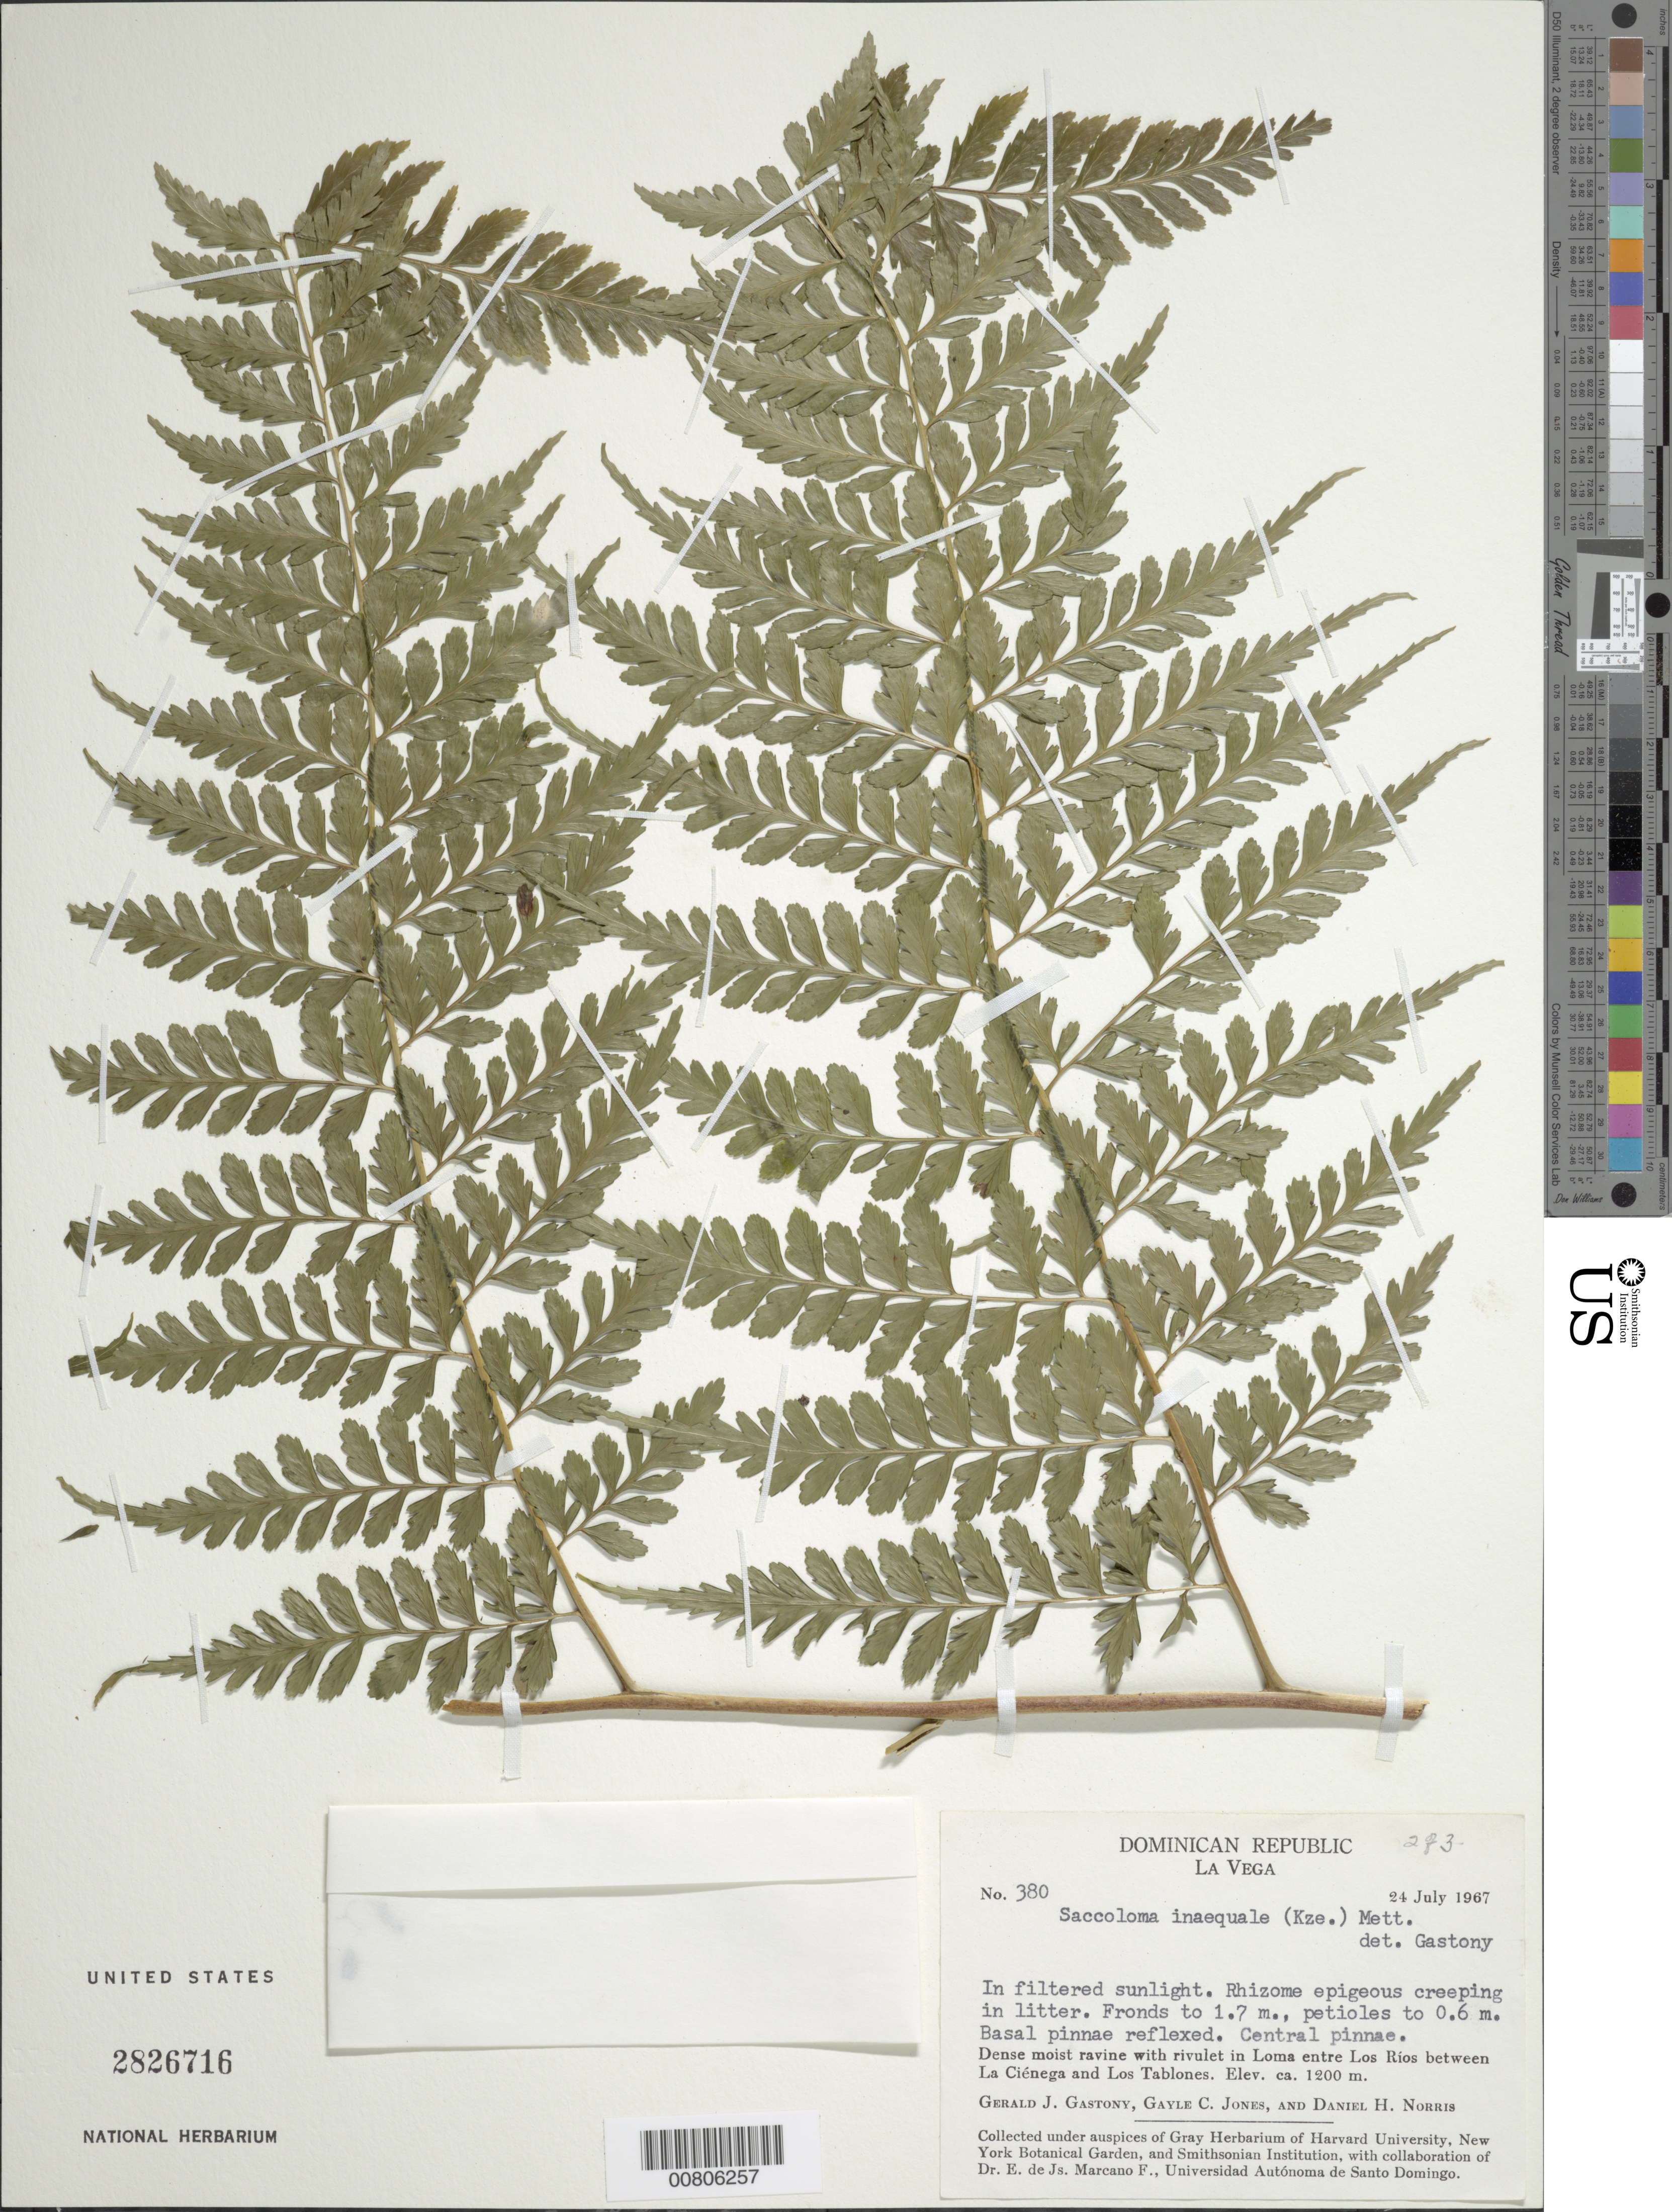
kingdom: Plantae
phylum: Tracheophyta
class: Polypodiopsida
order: Polypodiales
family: Saccolomataceae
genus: Saccoloma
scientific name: Saccoloma inaequale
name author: (Kunze) Mett.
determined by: Gastony, Gerald J.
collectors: G. Gastony, G. C. Jones & D. H. Norris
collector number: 380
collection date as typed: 24 Jul 1967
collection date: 1967-07-24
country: Dominican Republic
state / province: La Vega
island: Hispaniola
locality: La Ciénega to Los Tablones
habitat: Dense moist ravine with rivulet in loma between rivers; filtered sunlight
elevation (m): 1200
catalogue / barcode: US 2826716